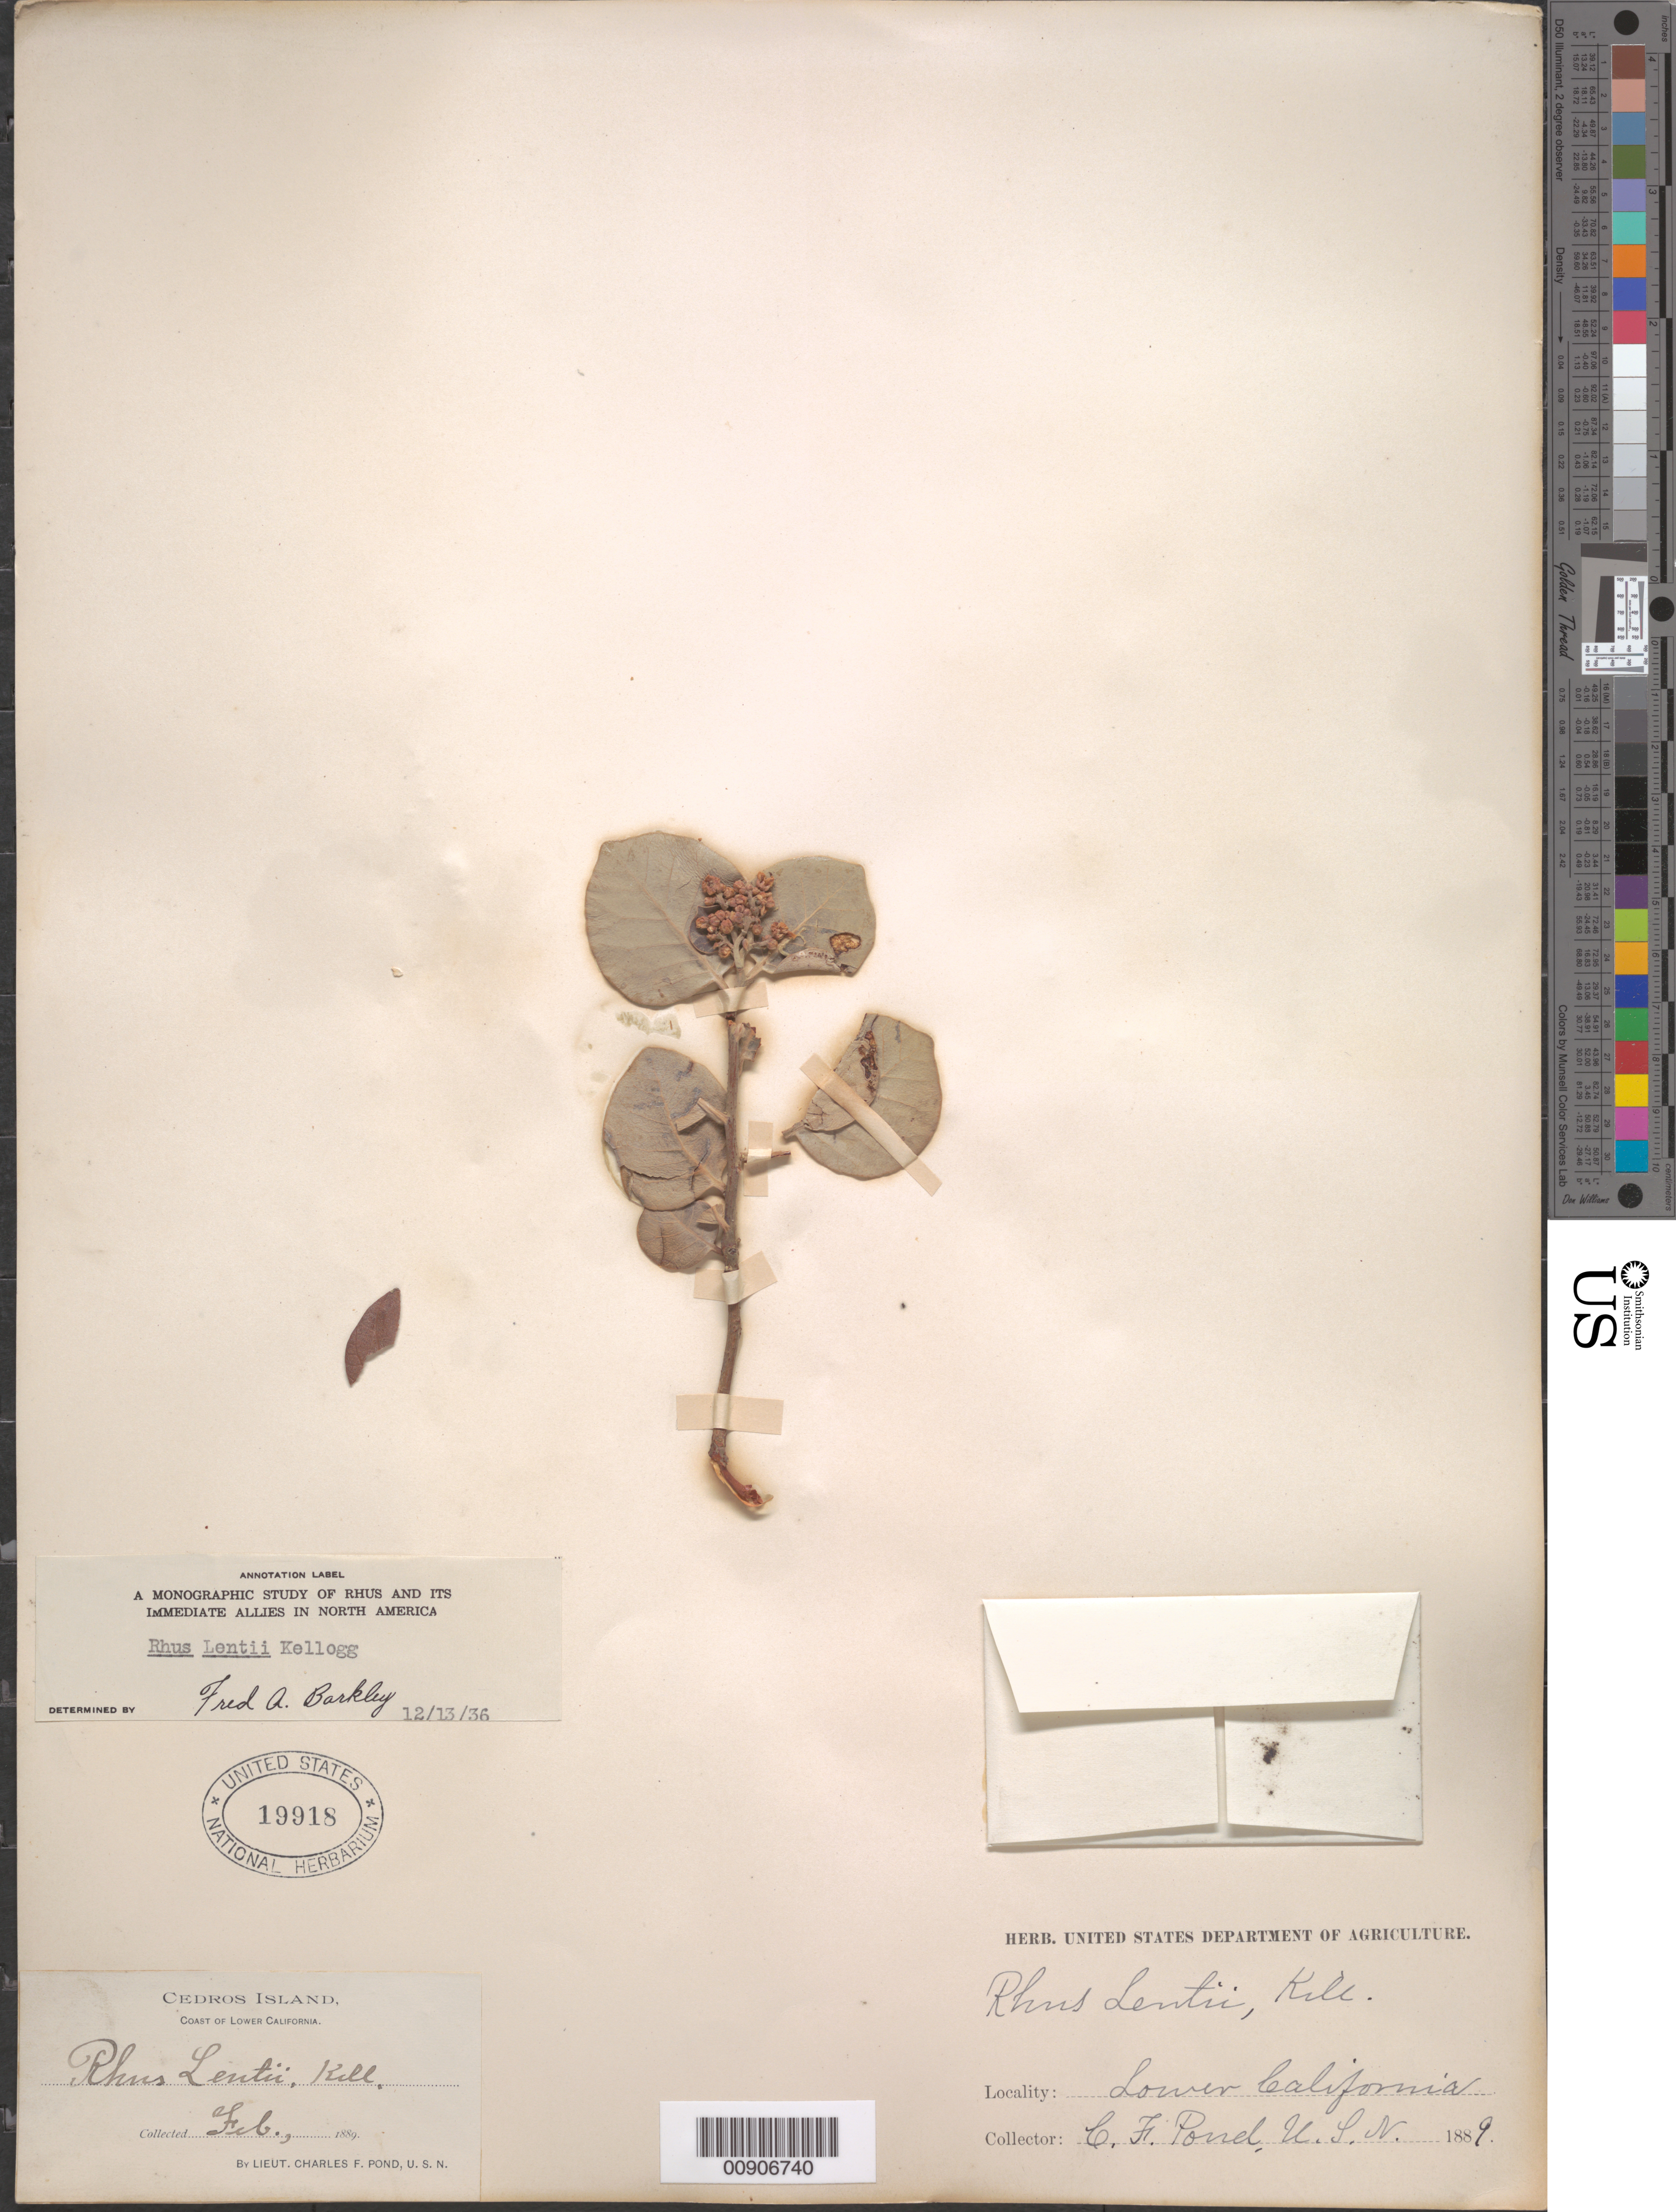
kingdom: Plantae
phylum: Tracheophyta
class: Magnoliopsida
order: Sapindales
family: Anacardiaceae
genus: Rhus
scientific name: Rhus lentii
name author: Kellogg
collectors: C. Pond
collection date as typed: Feb 1889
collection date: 1889-02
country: Mexico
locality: Coast of Lower California.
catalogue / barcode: US 19918